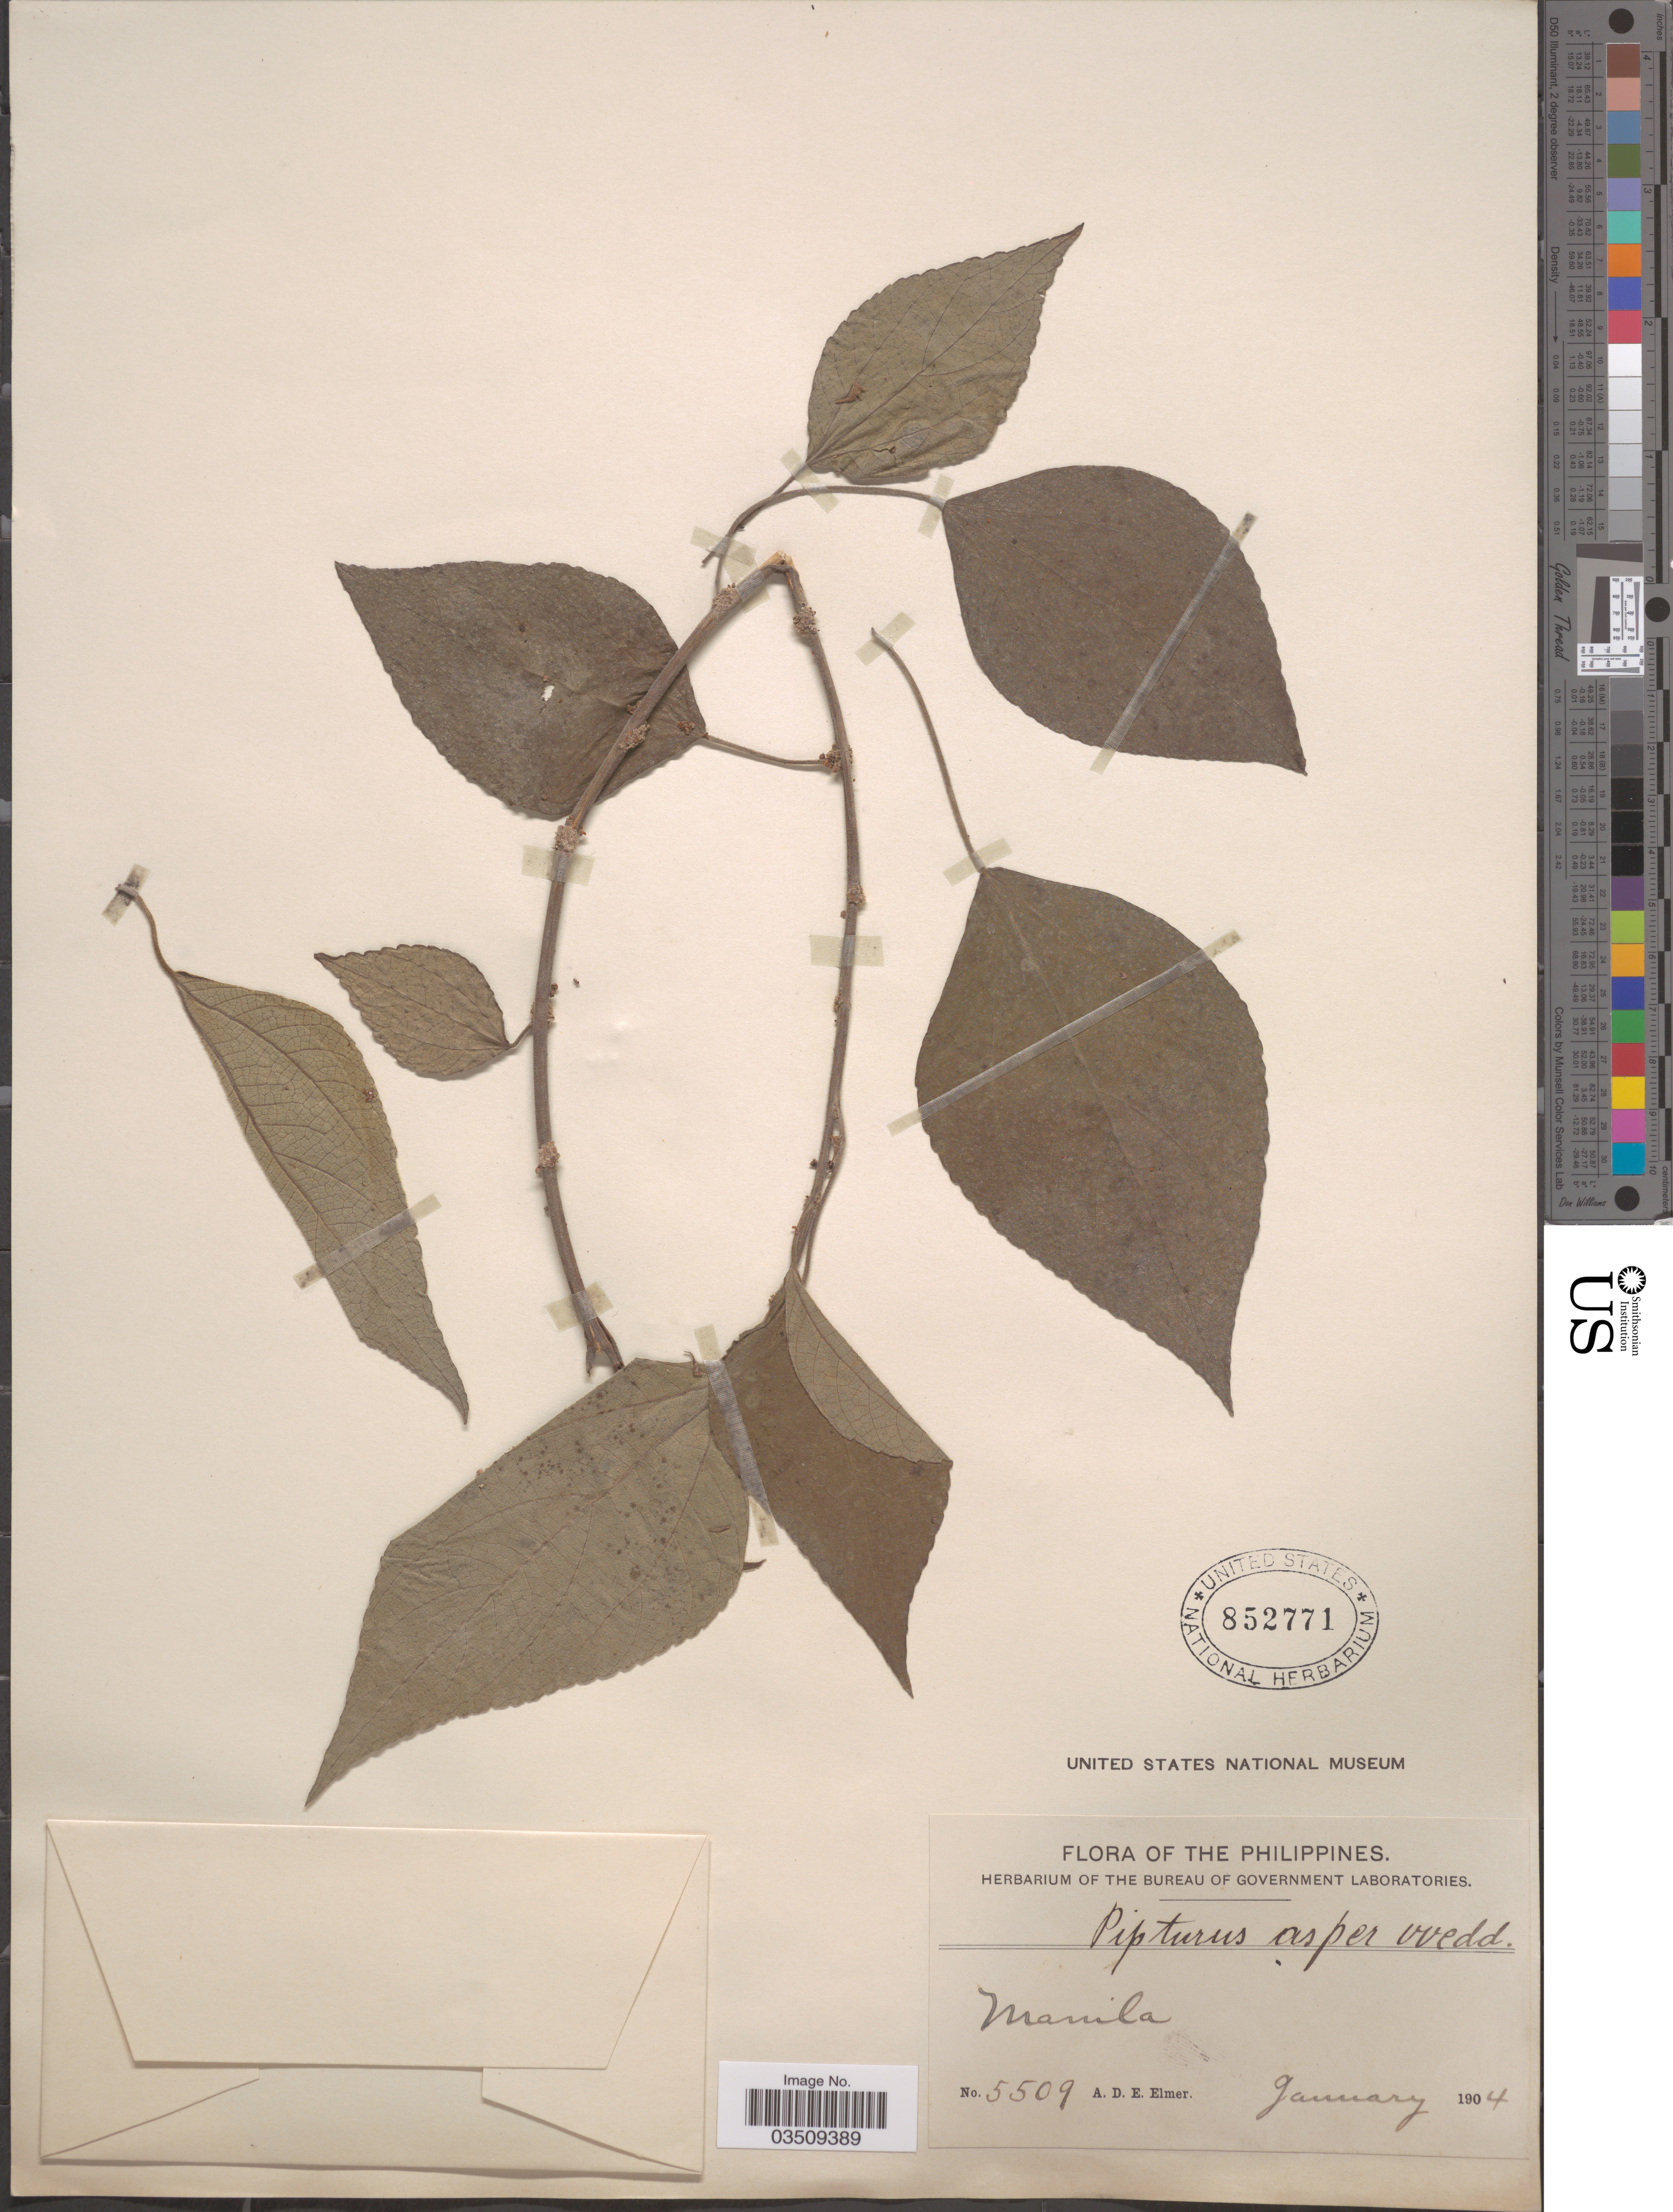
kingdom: Plantae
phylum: Tracheophyta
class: Magnoliopsida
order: Rosales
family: Urticaceae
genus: Pipturus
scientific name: Pipturus arborescens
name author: (Link) C.B. Rob.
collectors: A. D. E. Elmer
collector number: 5509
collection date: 1904-01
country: Philippines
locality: Manila.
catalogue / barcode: US 852771